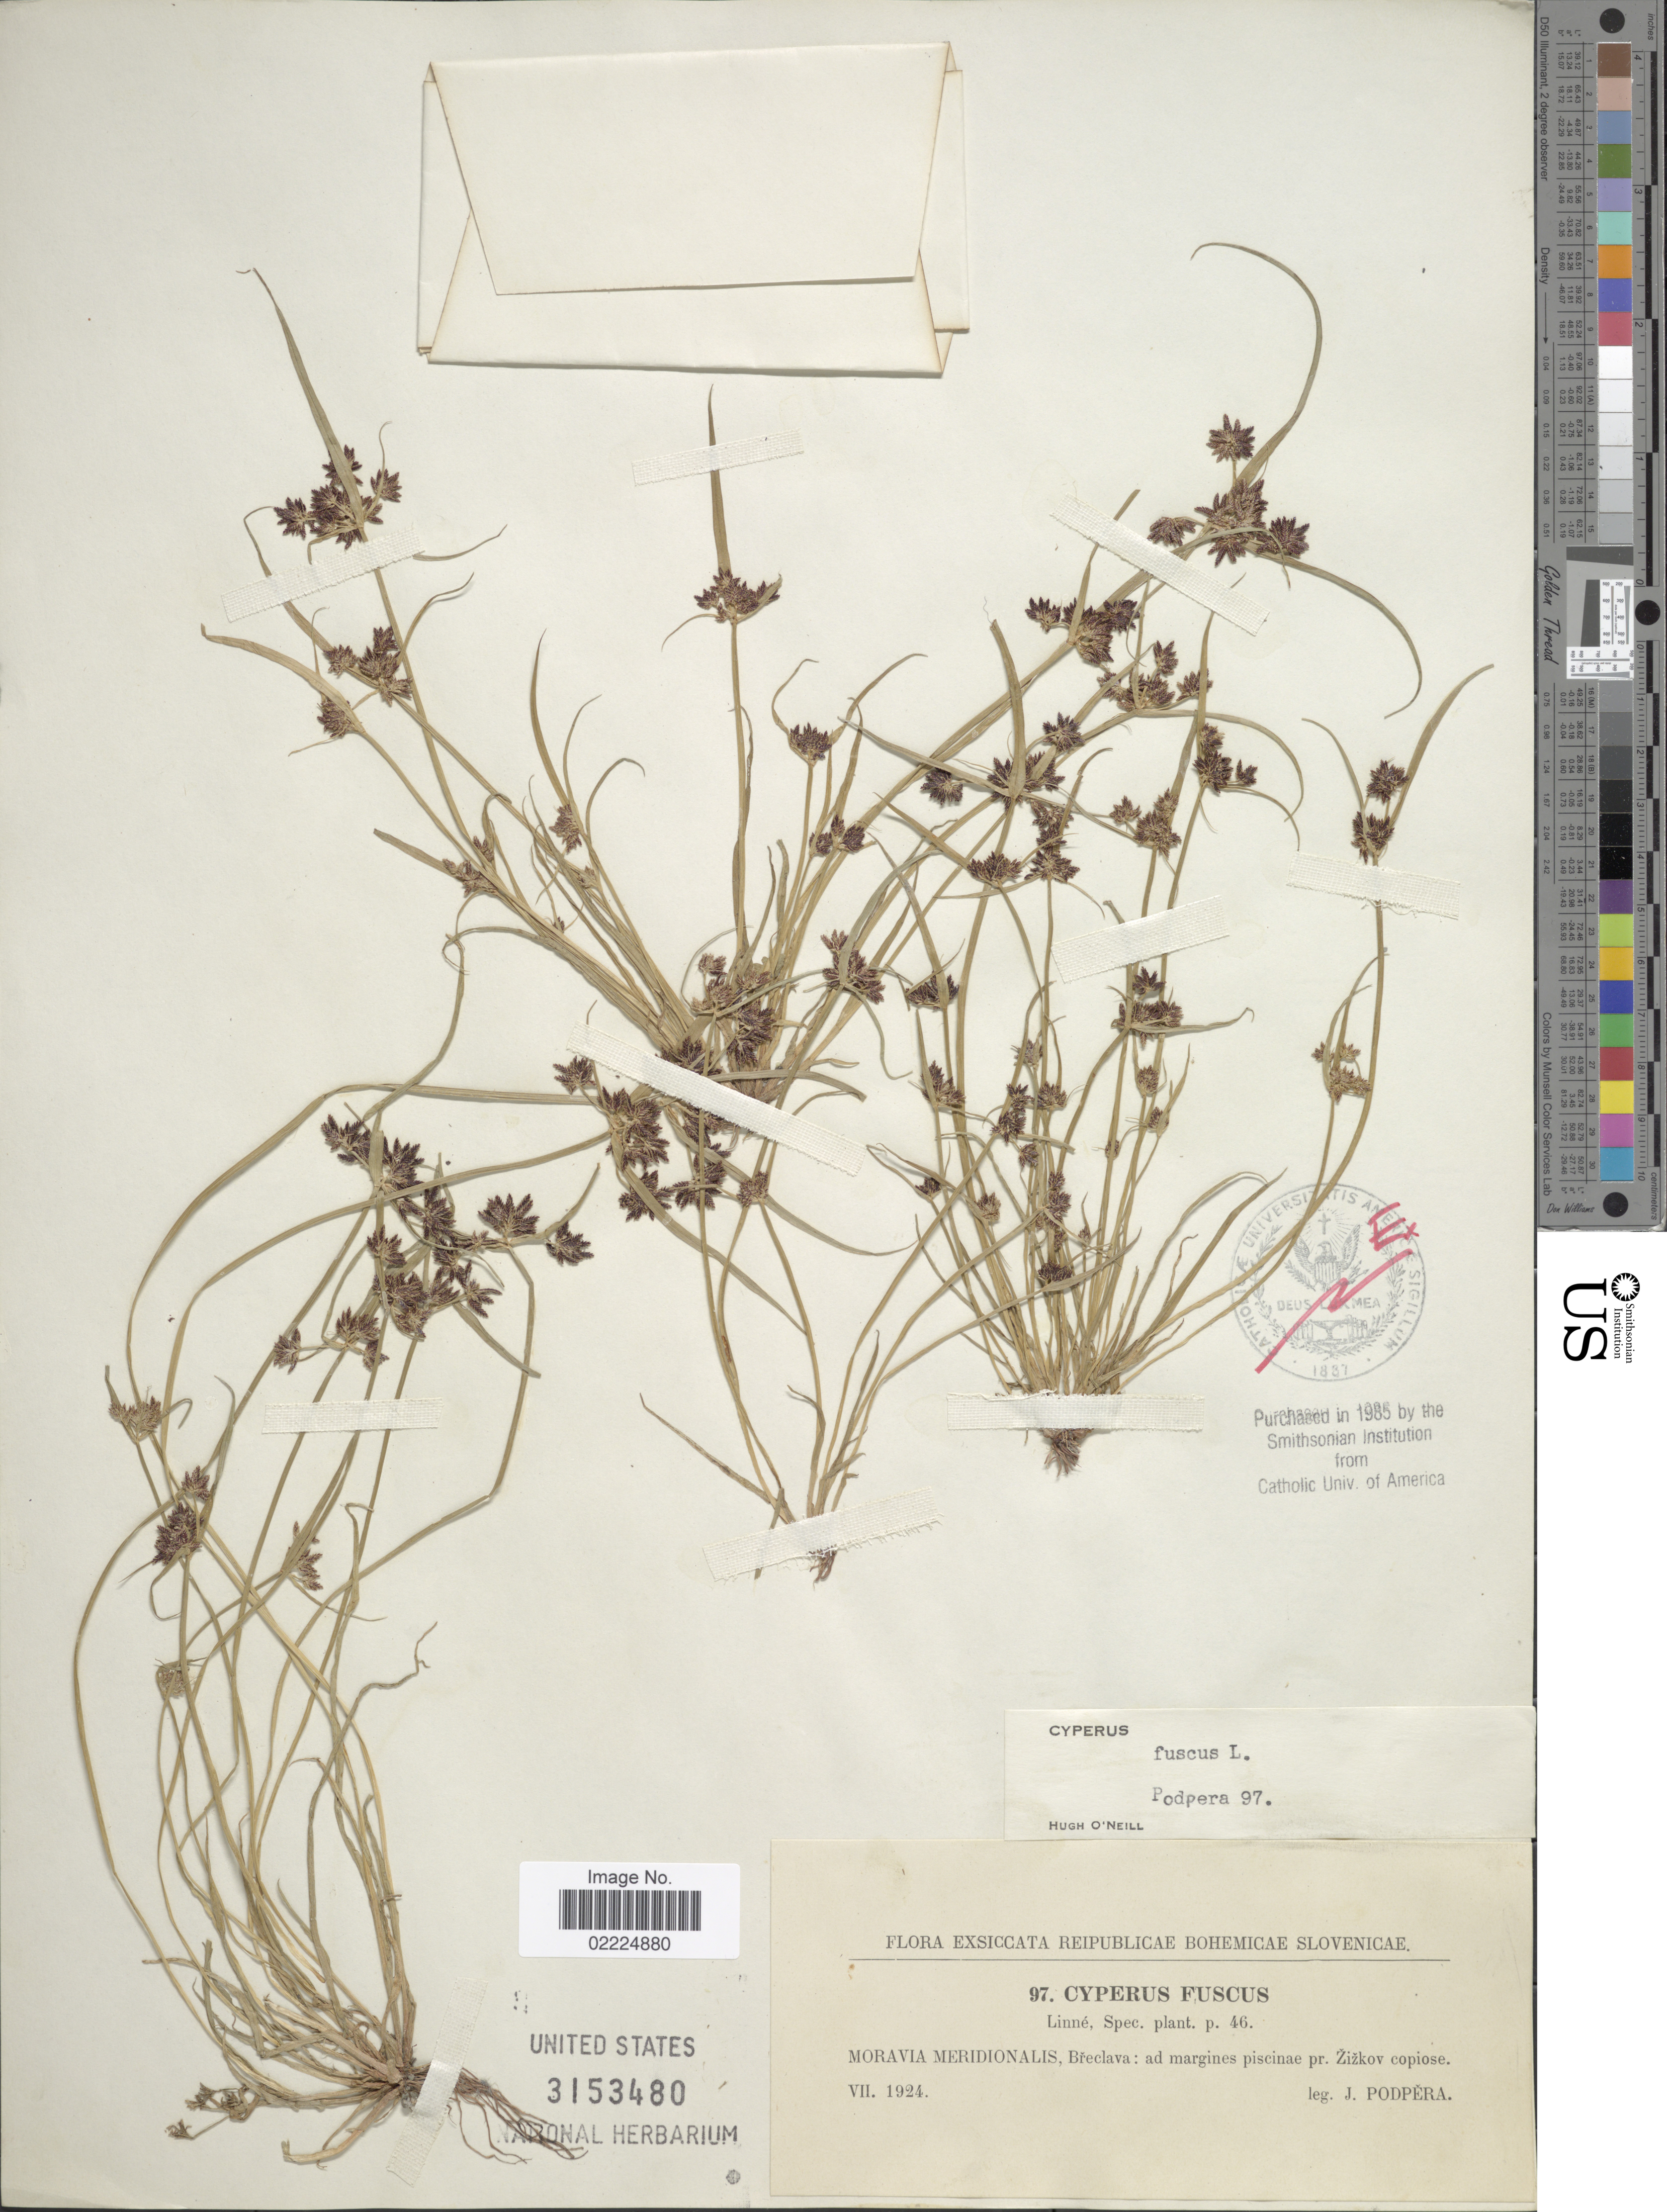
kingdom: Plantae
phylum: Tracheophyta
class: Liliopsida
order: Poales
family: Cyperaceae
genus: Cyperus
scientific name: Cyperus fuscus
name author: L.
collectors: J. Podpera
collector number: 97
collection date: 1924-07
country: Czechia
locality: Moravia meridionalis, Bredclava: ad margines piscinae pr. Zizkov copiose.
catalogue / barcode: US 3153480